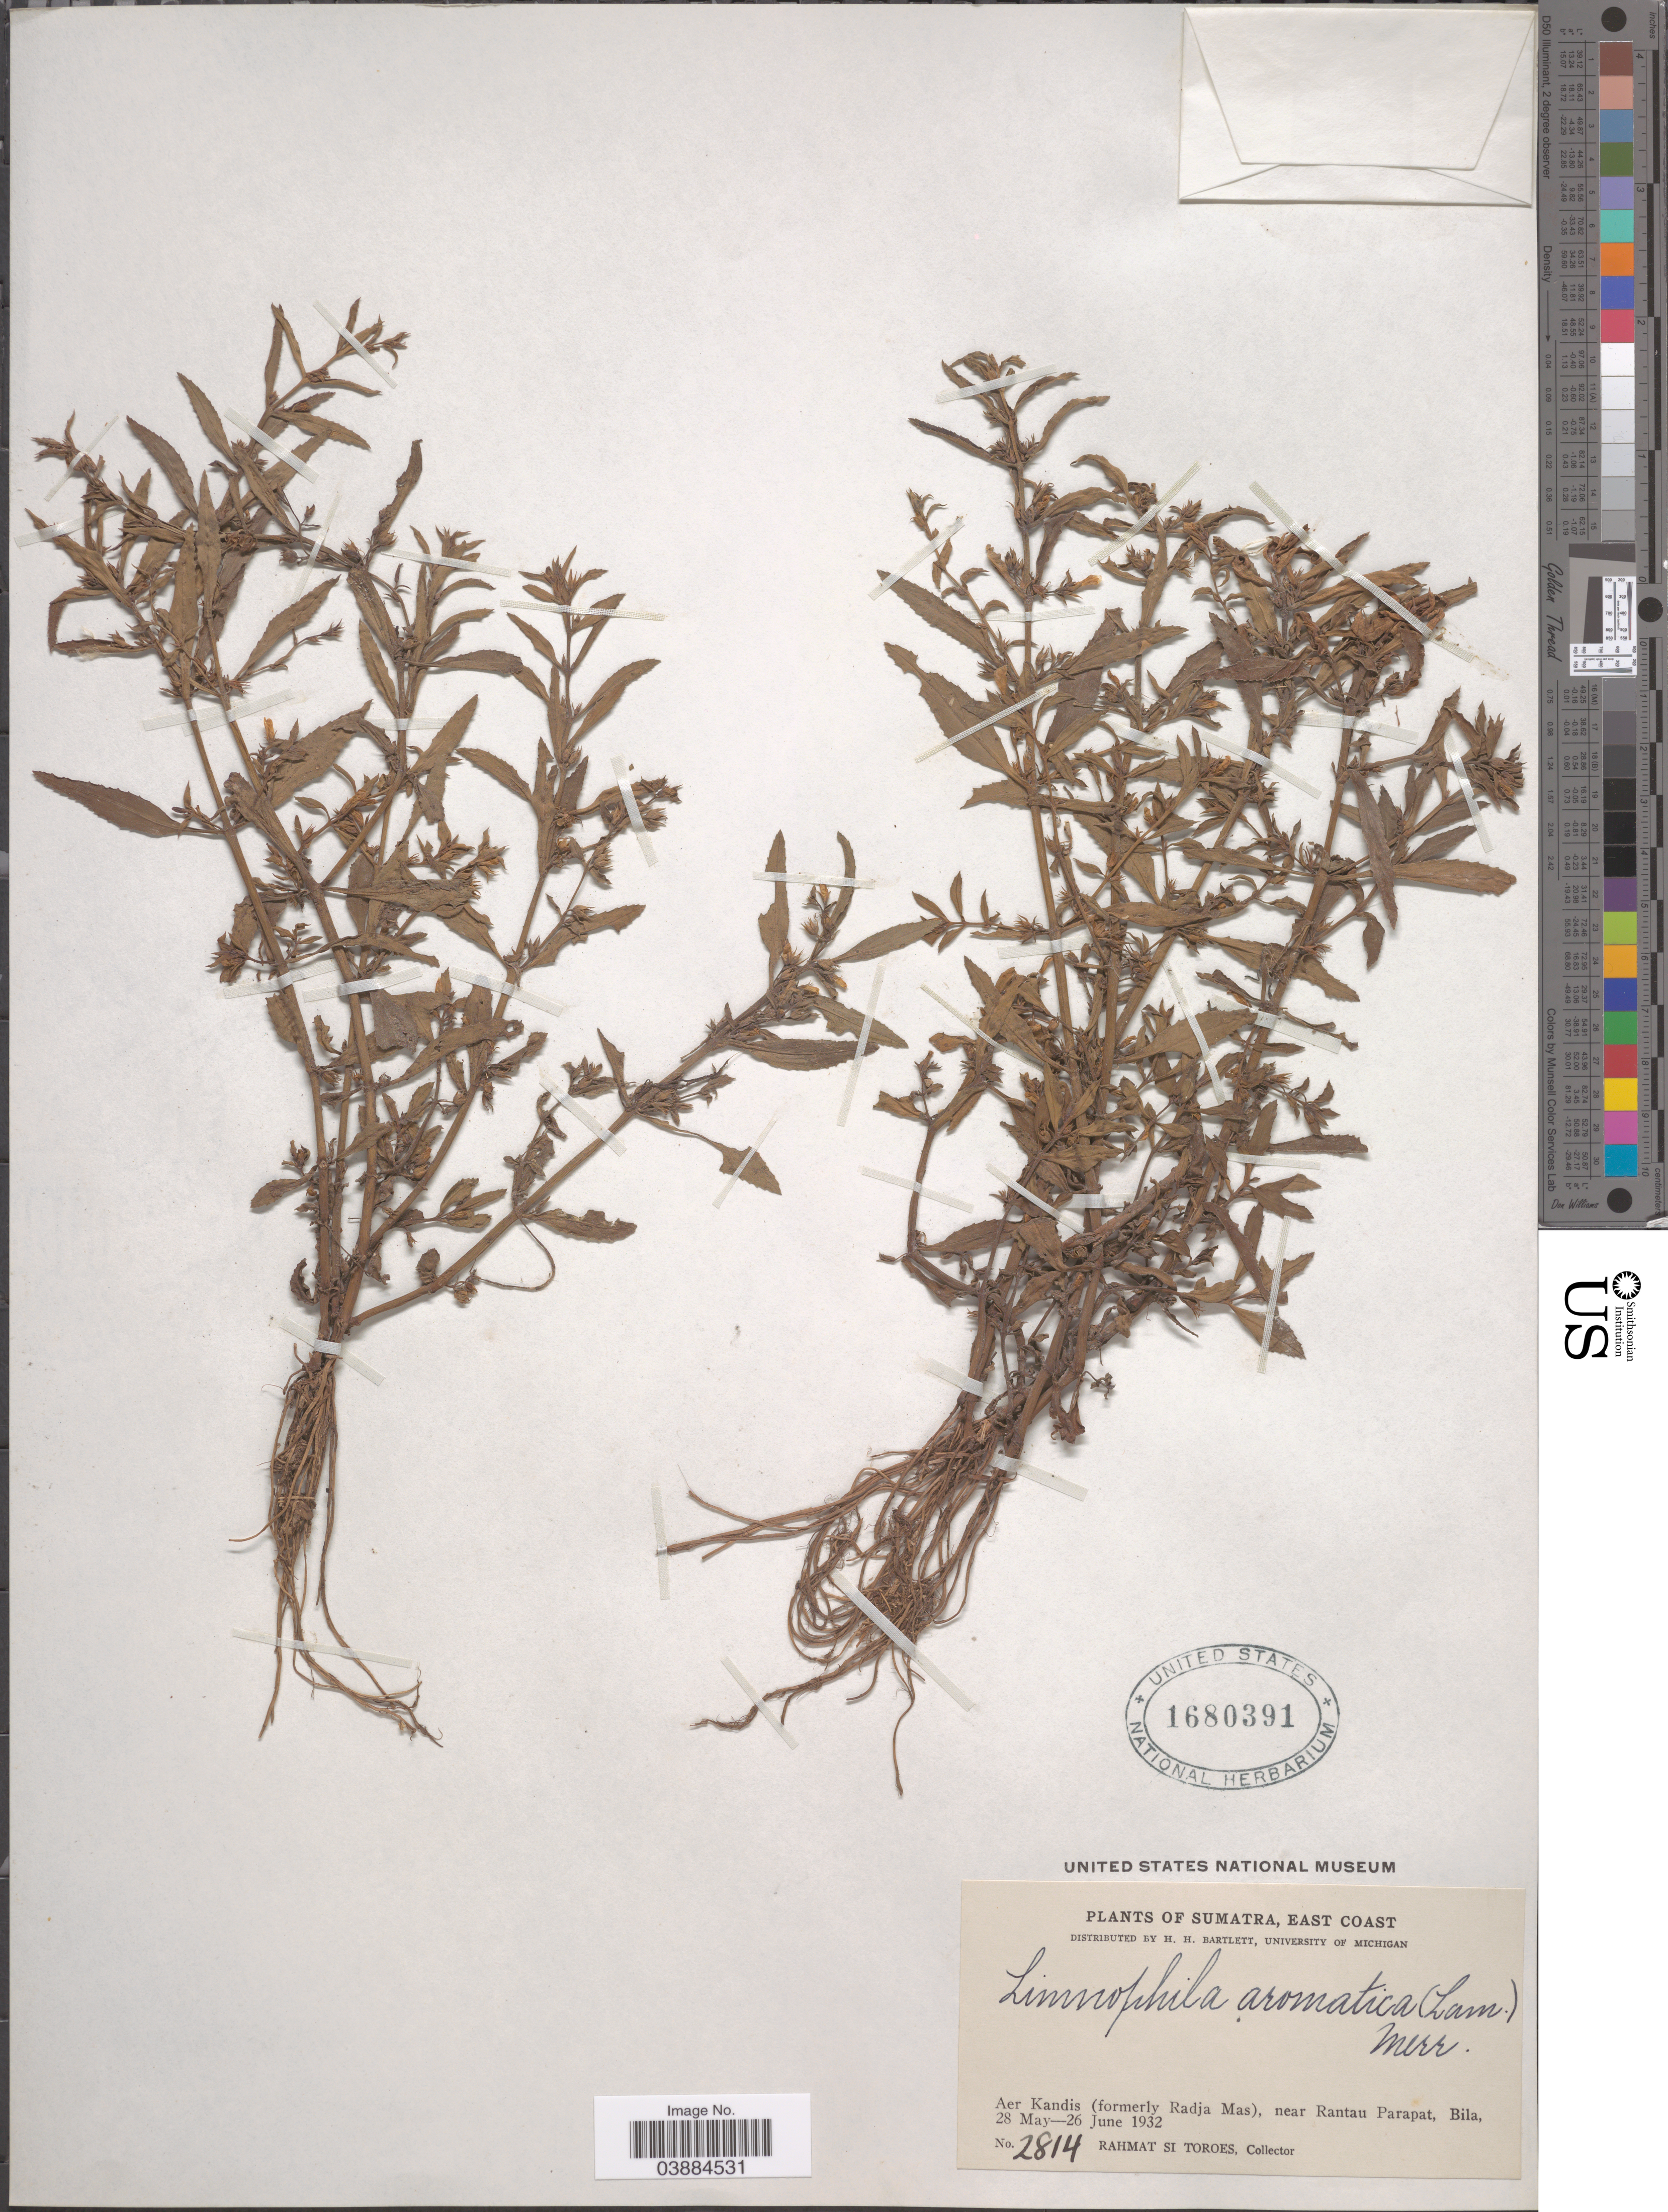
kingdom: Plantae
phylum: Tracheophyta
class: Magnoliopsida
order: Lamiales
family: Plantaginaceae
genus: Limnophila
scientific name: Limnophila aromatica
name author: (Lam.) Merr.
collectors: Rahmat Si Boeea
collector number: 2814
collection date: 1932-05-28/1932-06-26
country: Indonesia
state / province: Sumatra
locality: East Coast. Aer Kandis (formerly Radja Mas), near Rantau Parapat, Bila.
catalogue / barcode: US 1680391